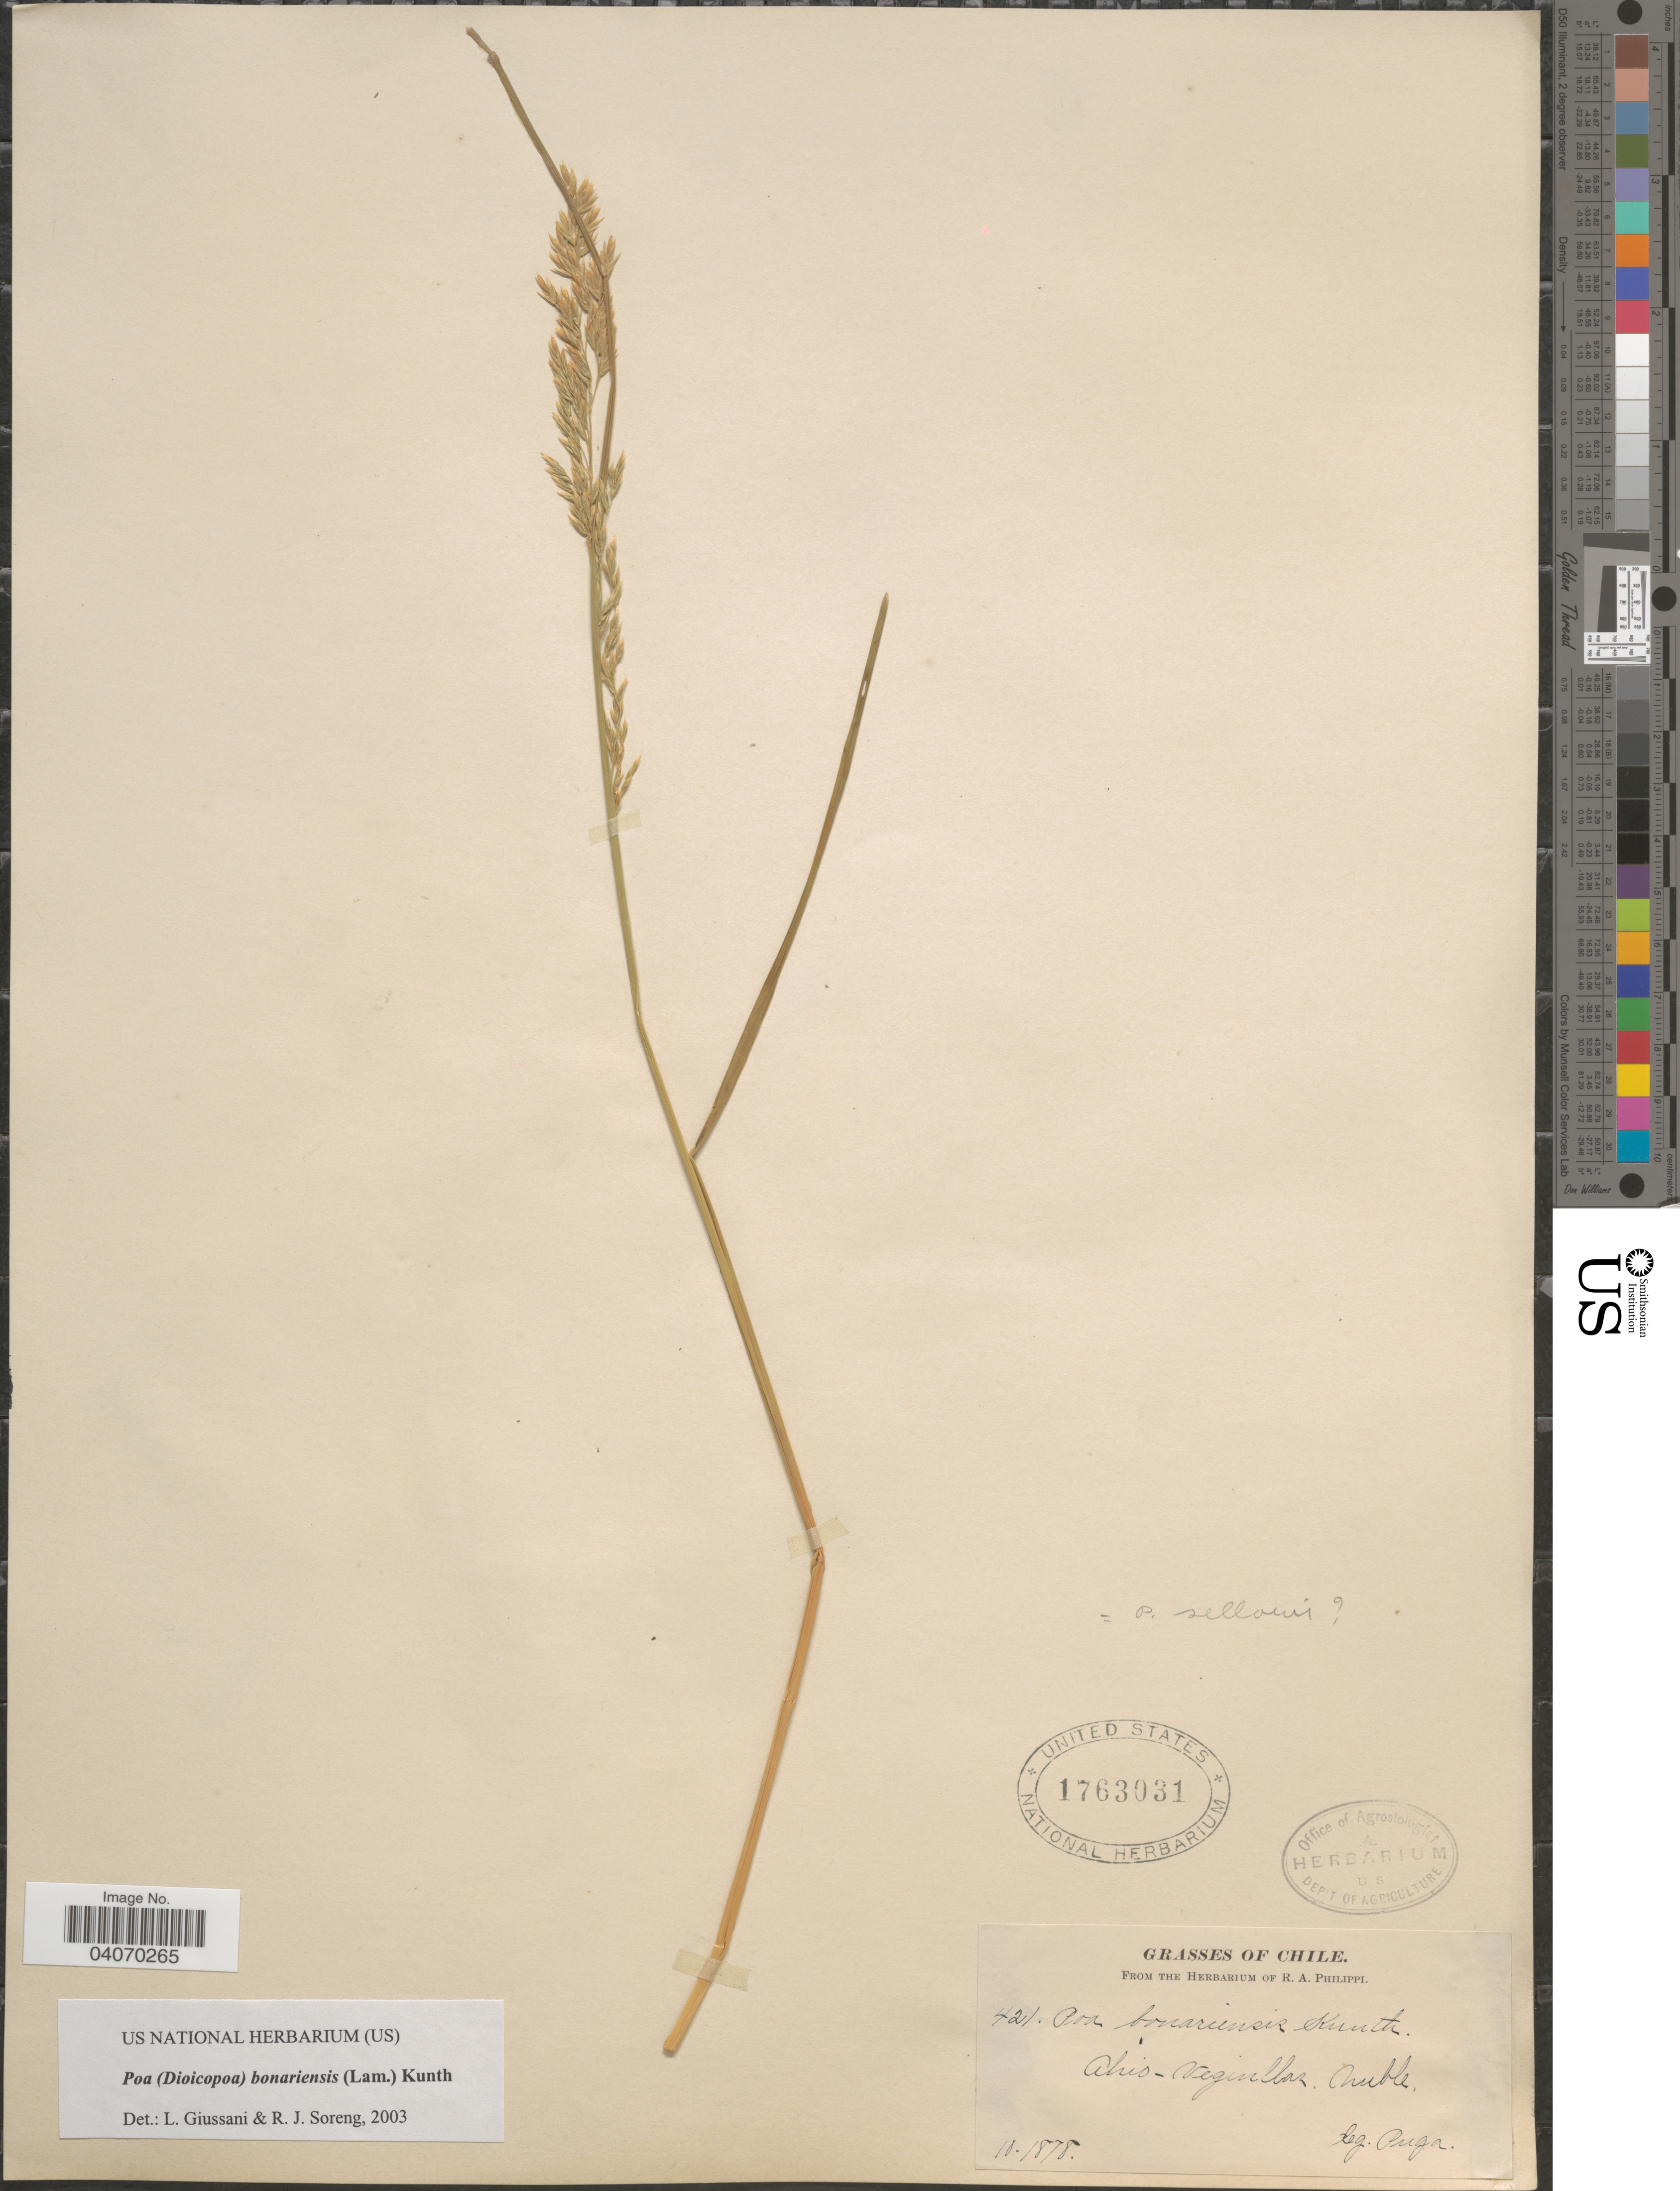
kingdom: Plantae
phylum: Tracheophyta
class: Liliopsida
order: Poales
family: Poaceae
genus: Poa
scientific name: Poa bonariensis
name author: (Lam.) Kunth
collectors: Puga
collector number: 421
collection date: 1878-10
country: Chile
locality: Ahio-Veguillas. Nuble.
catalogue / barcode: US 1763031